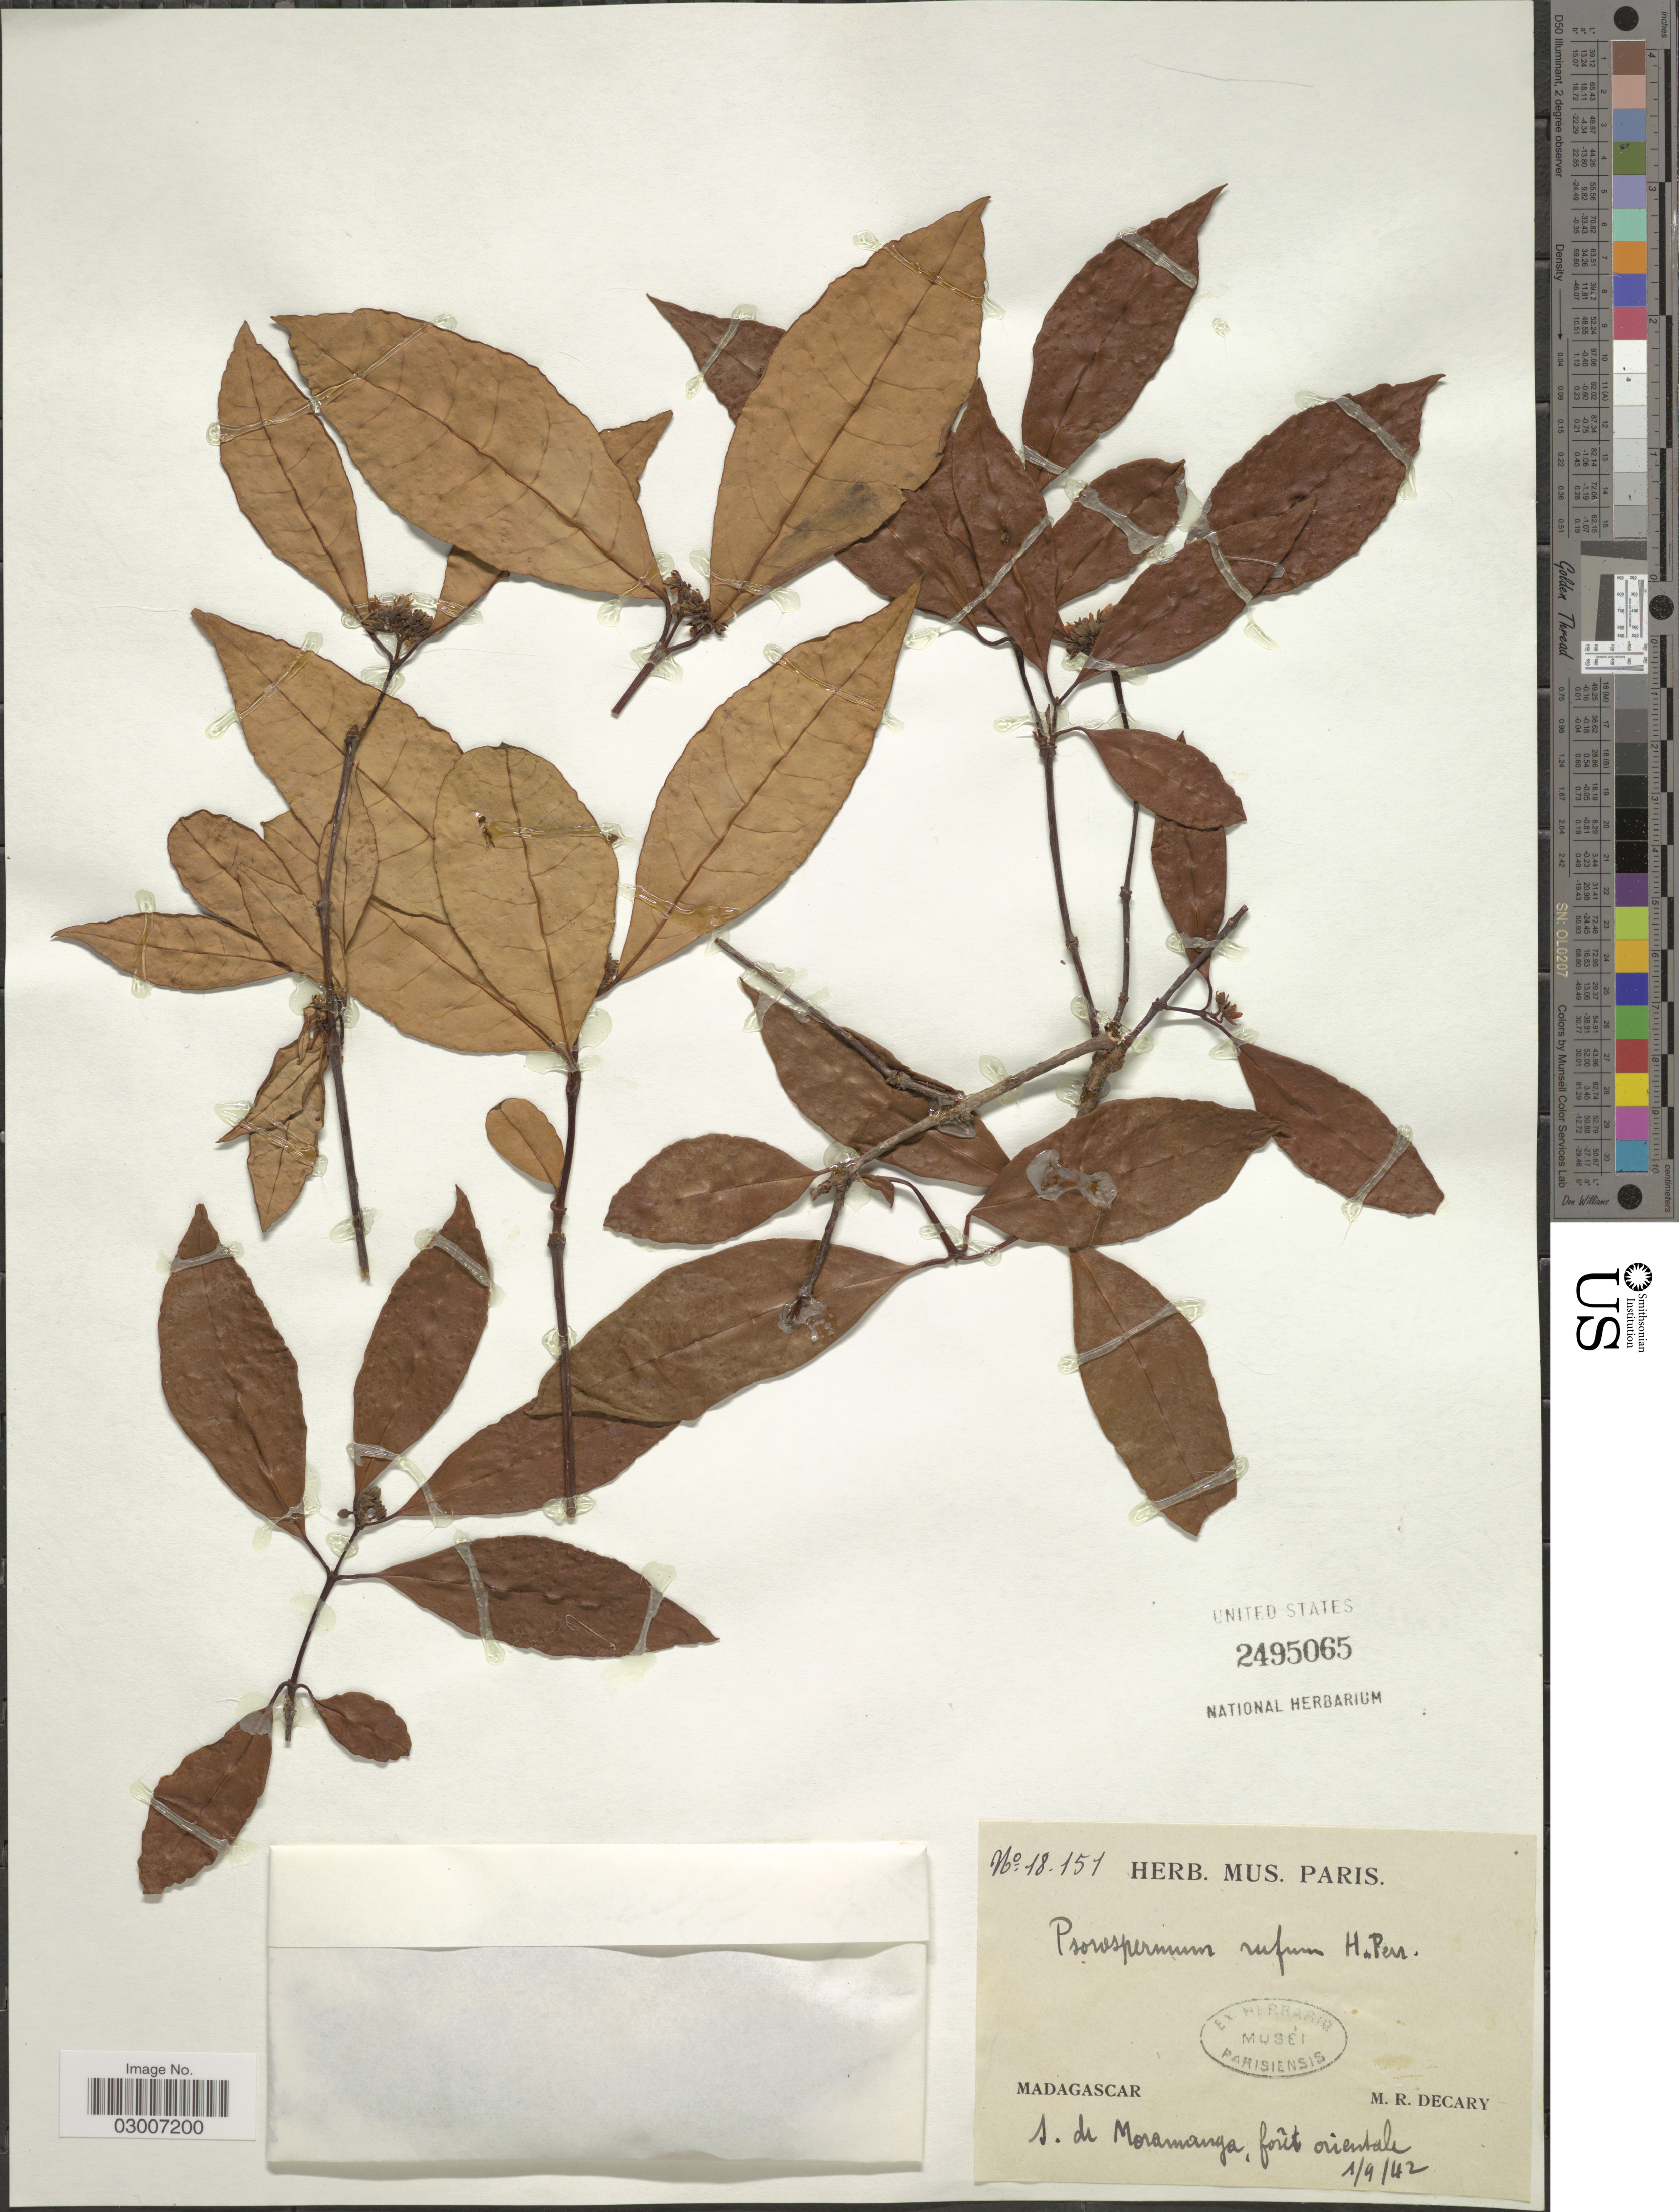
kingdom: Plantae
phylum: Tracheophyta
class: Magnoliopsida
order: Malpighiales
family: Hypericaceae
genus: Psorospermum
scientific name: Psorospermum rufum H. Perrier, ined.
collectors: R. Decary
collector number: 18151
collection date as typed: Transcribed d/m/y: 1/9/42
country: Madagascar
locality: S. de Moramanga, forêt orientale.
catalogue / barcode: US 2495065